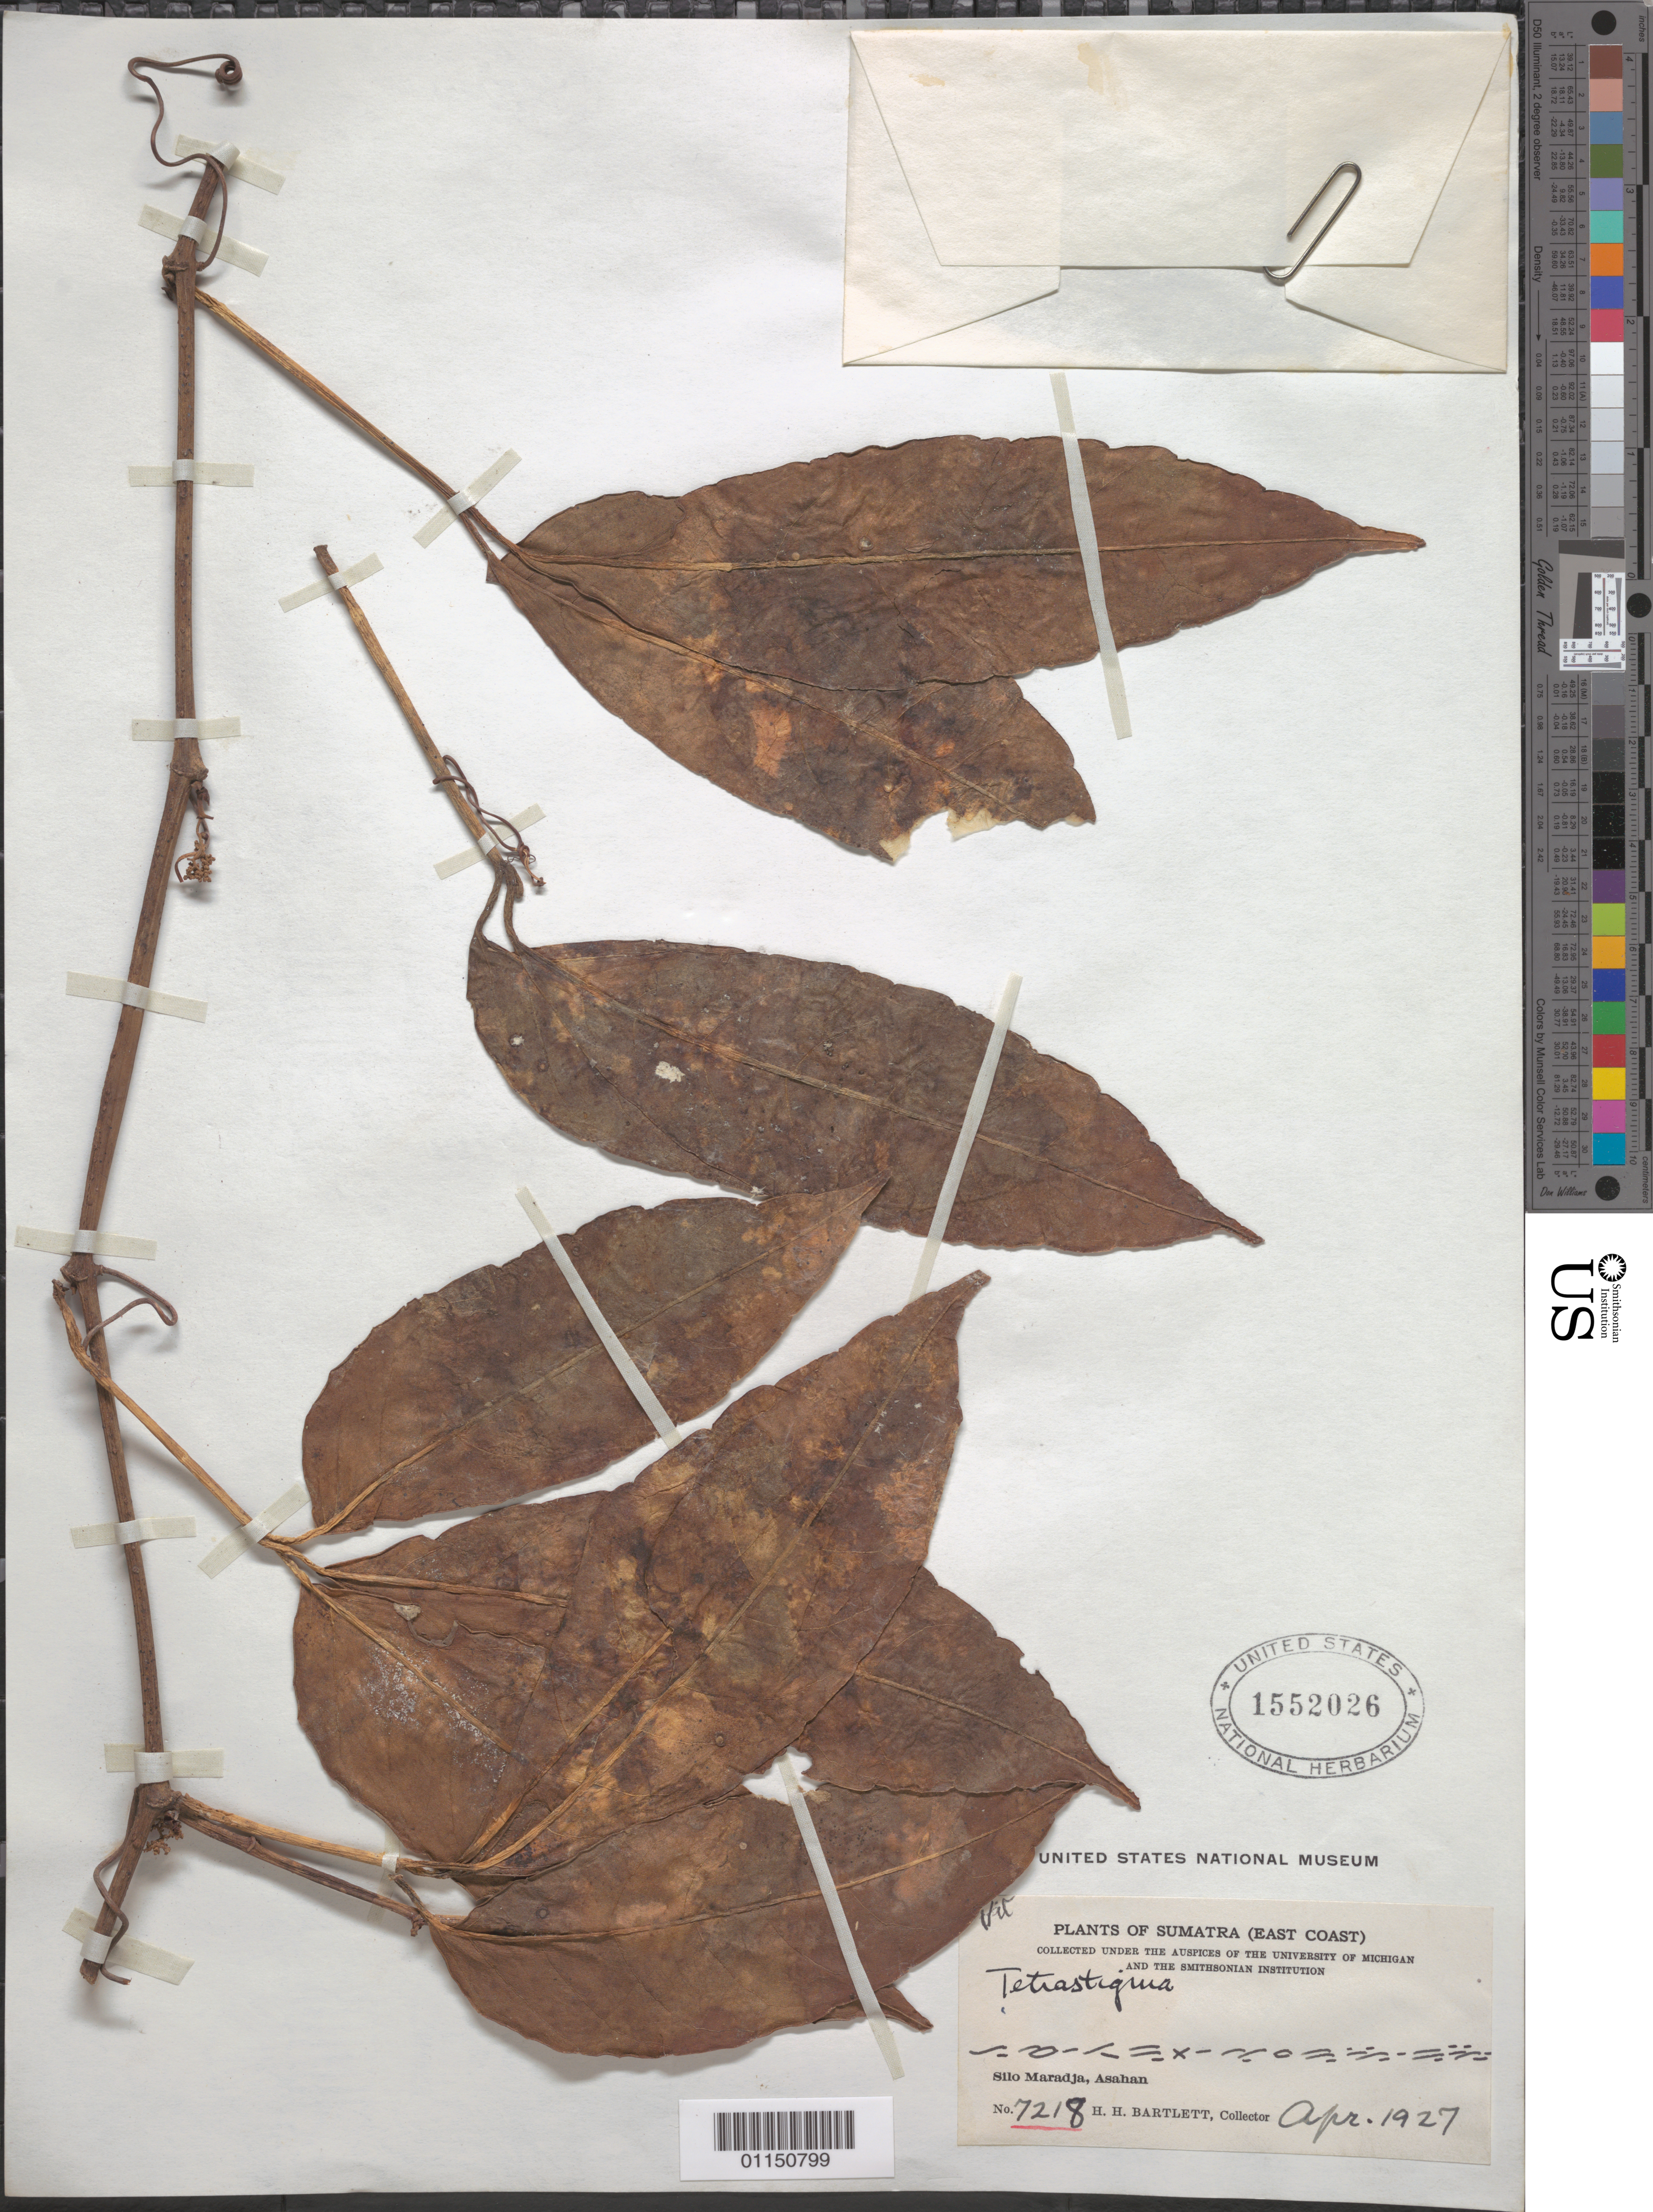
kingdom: Plantae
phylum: Tracheophyta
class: Magnoliopsida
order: Vitales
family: Vitaceae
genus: Tetrastigma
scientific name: Tetrastigma sp.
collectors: H. H. Bartlett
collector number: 7218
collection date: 1927-04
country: Indonesia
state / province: Sumatra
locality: Silo Maradja. Asahan.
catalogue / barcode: US 1552026